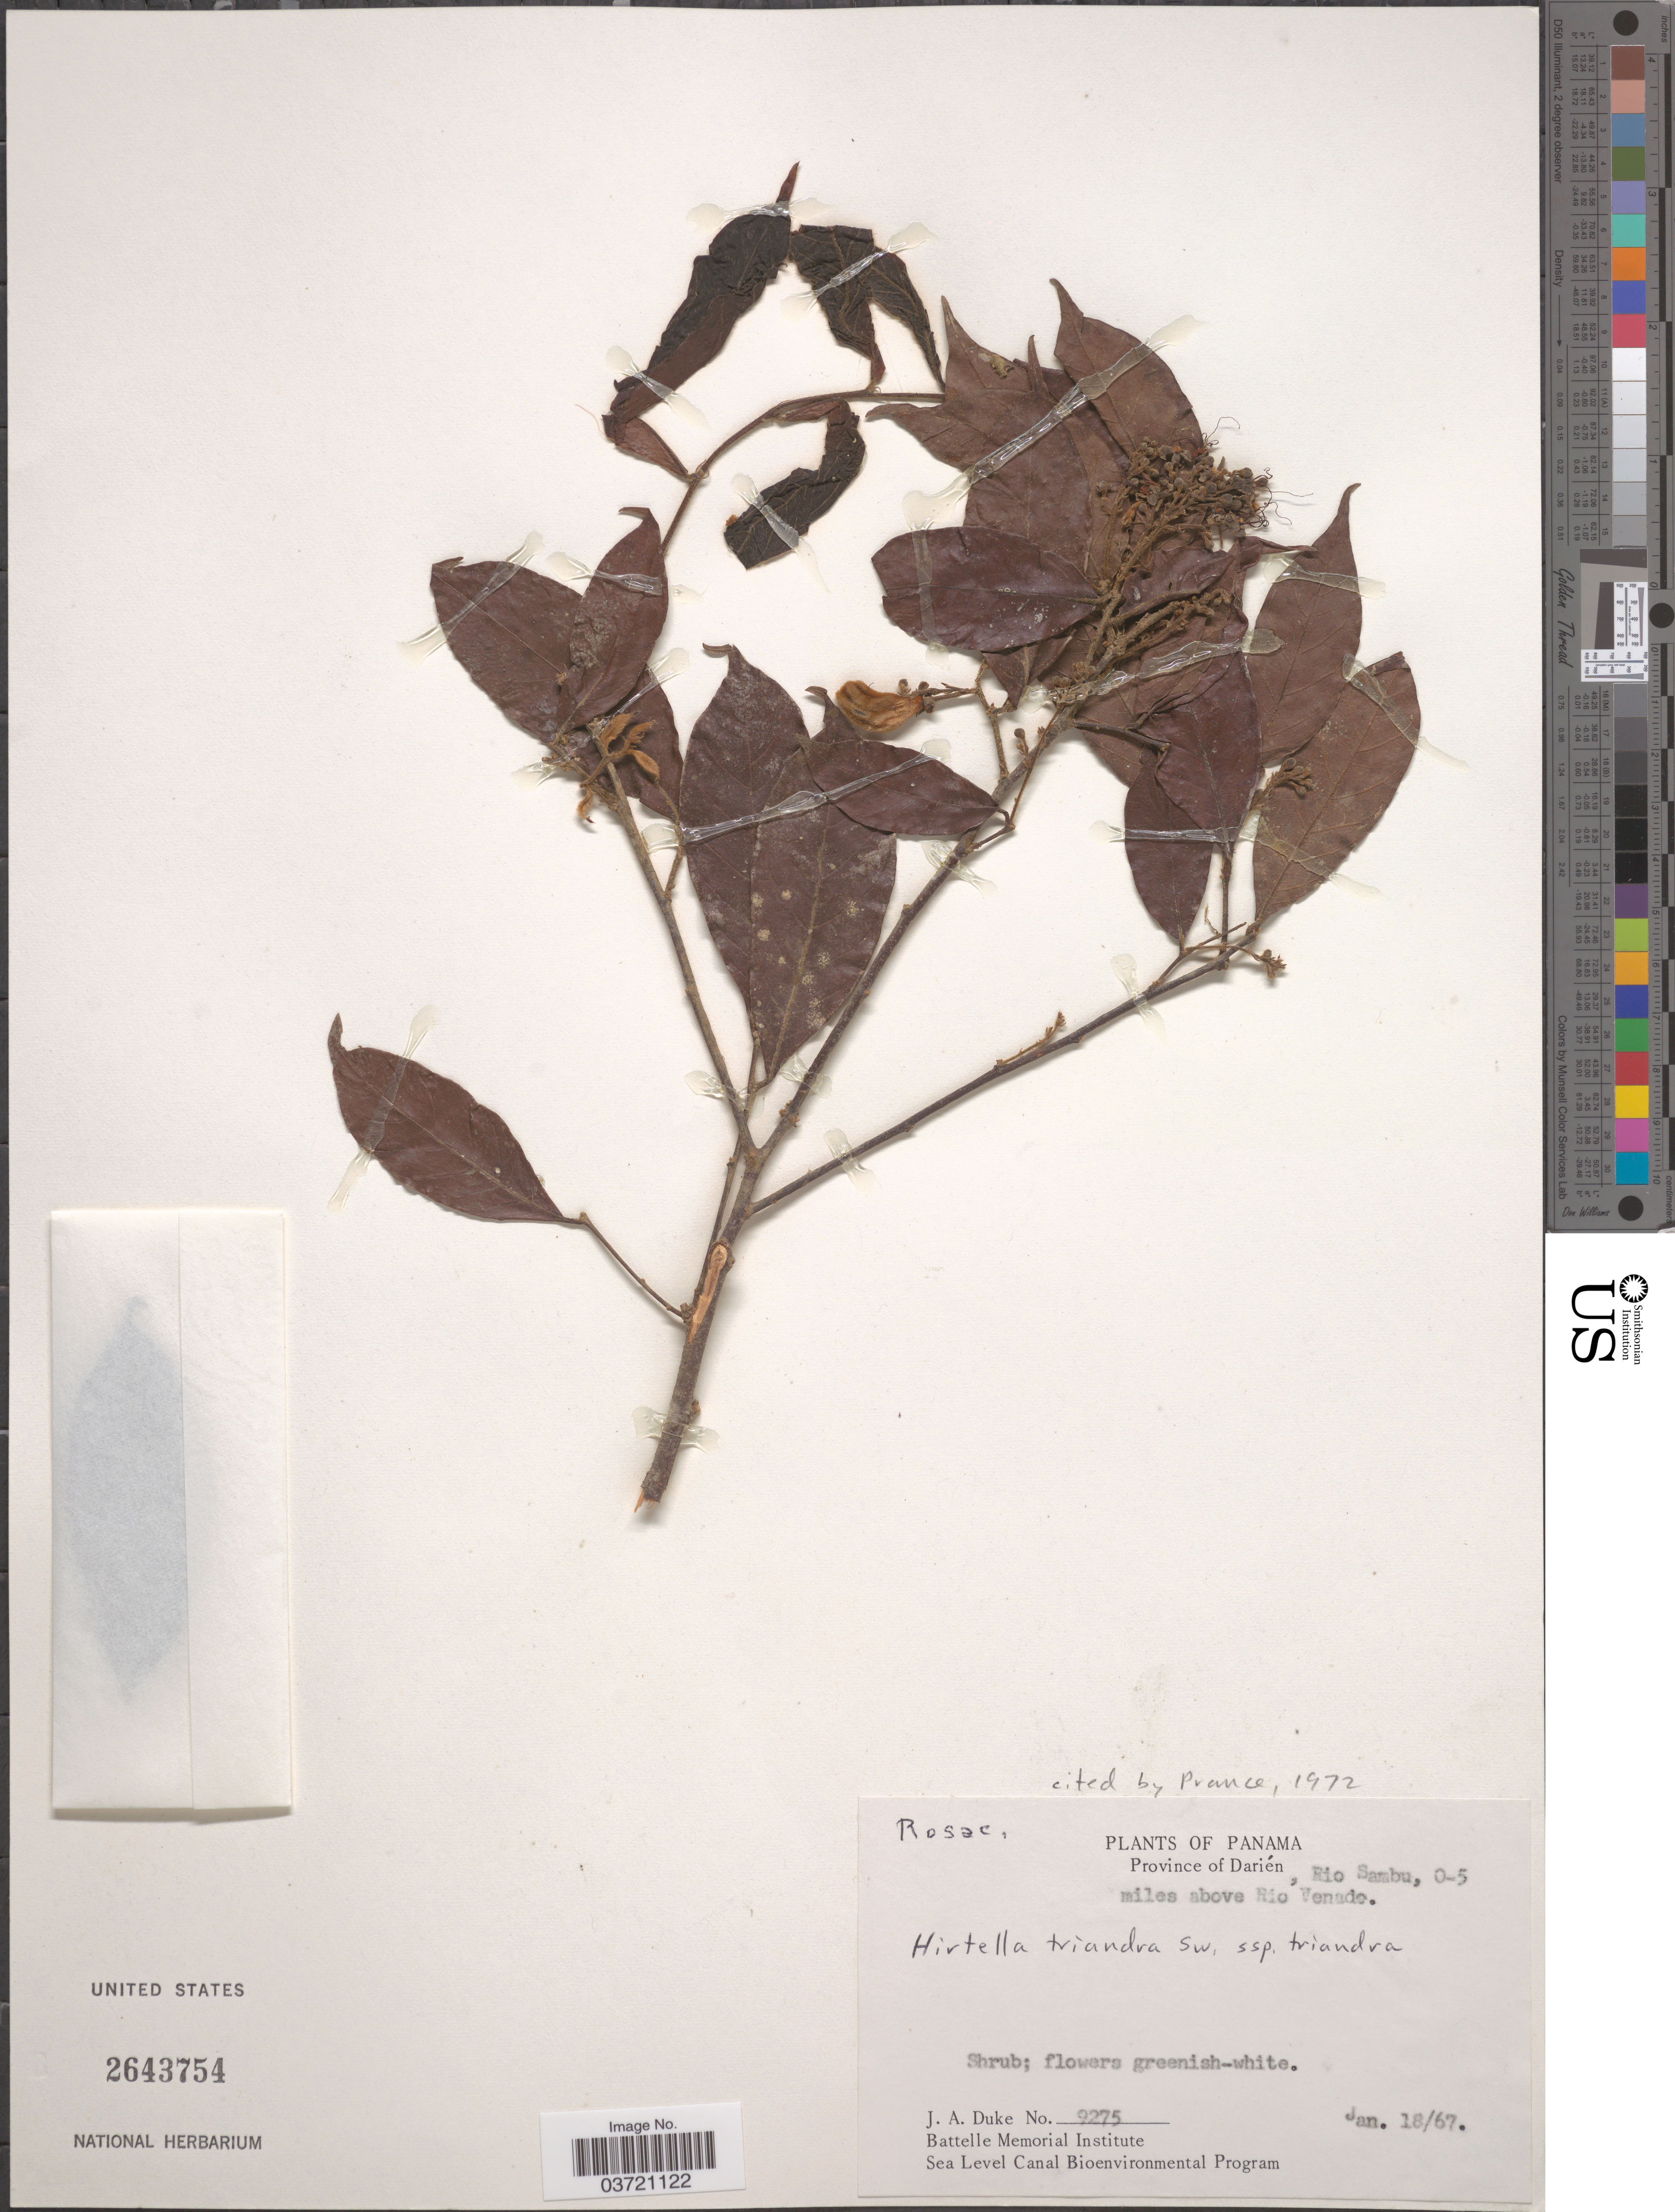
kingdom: Plantae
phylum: Tracheophyta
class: Magnoliopsida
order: Malpighiales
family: Chrysobalanaceae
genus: Hirtella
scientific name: Hirtella triandra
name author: Sw.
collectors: J. A. Duke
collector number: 9275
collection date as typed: Transcribed d/m/y: 18/1/67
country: Panama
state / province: Darien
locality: Rio Sambu, 0-5 miles above Rio Venado.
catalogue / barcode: US 2643754